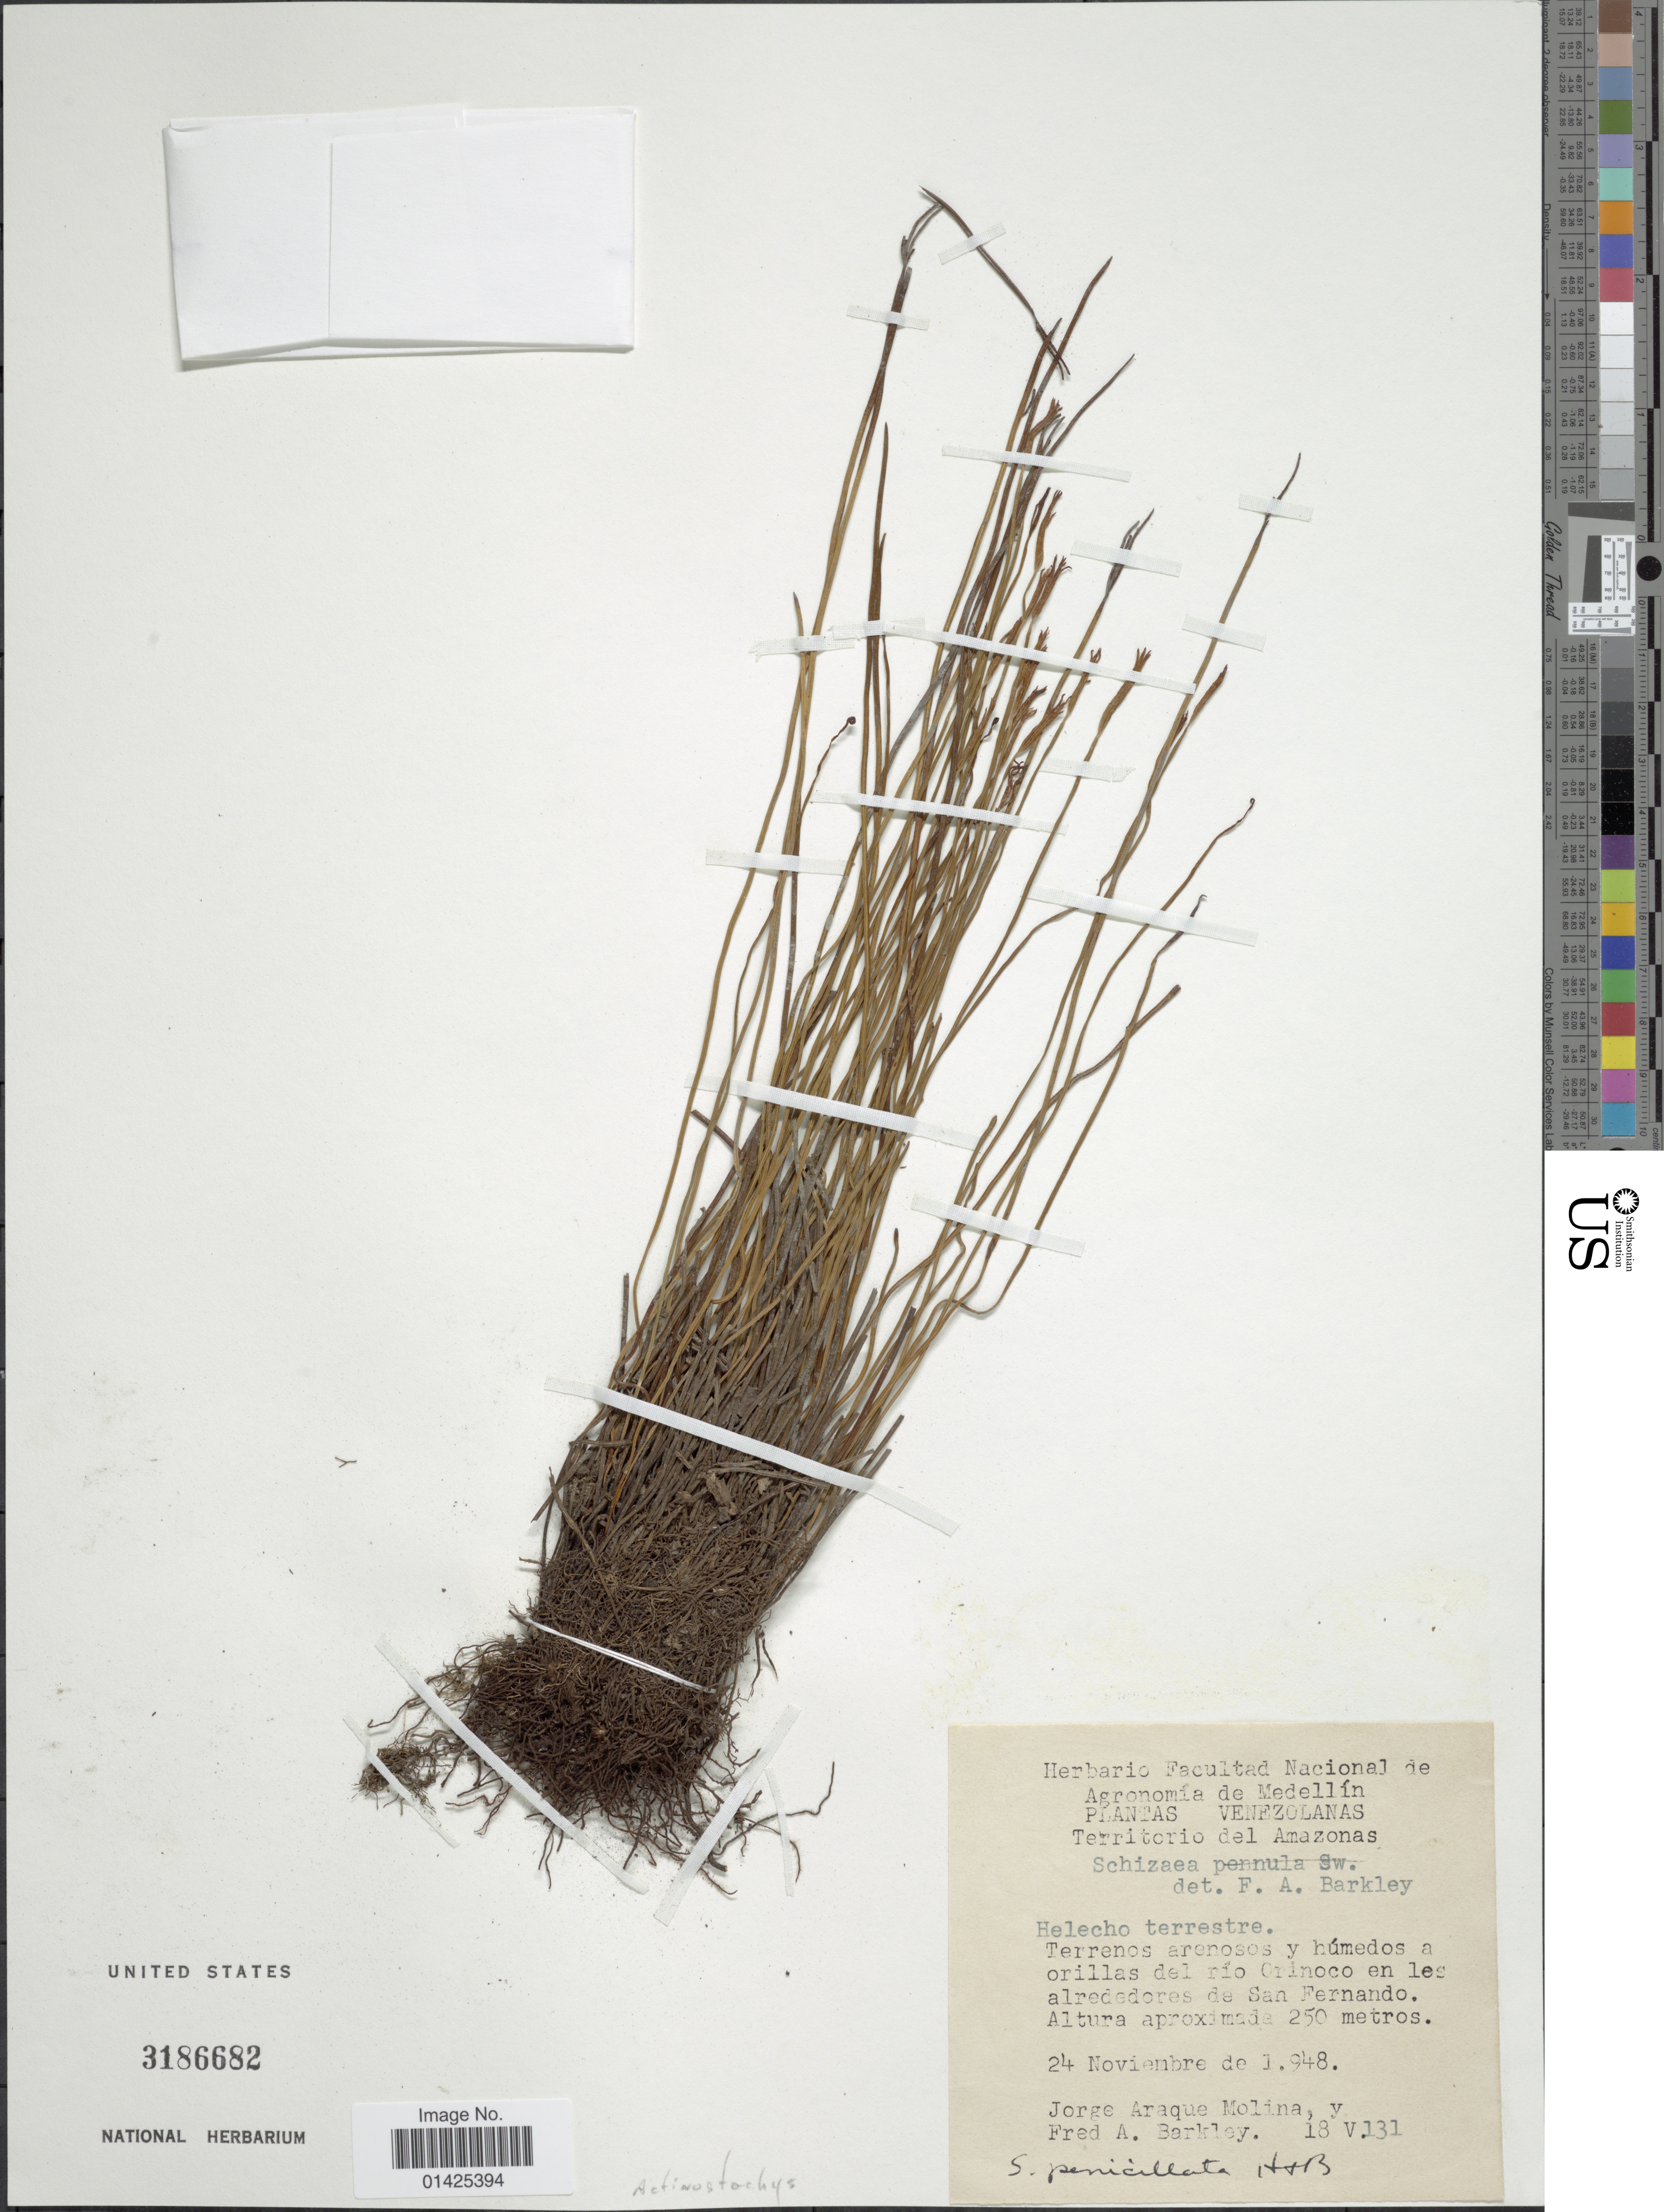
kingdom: Plantae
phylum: Tracheophyta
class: Polypodiopsida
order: Schizaeales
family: Schizaeaceae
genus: Actinostachys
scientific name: Actinostachys pennula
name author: (Sw.) Hook.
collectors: J. A. Molina & F. A. Barkley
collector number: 18V.131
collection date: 1948-11-24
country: Venezuela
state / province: Amazonas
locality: Helecho terrestre. Agronomia de Medellin Plantas.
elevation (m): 250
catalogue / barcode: US 3186682